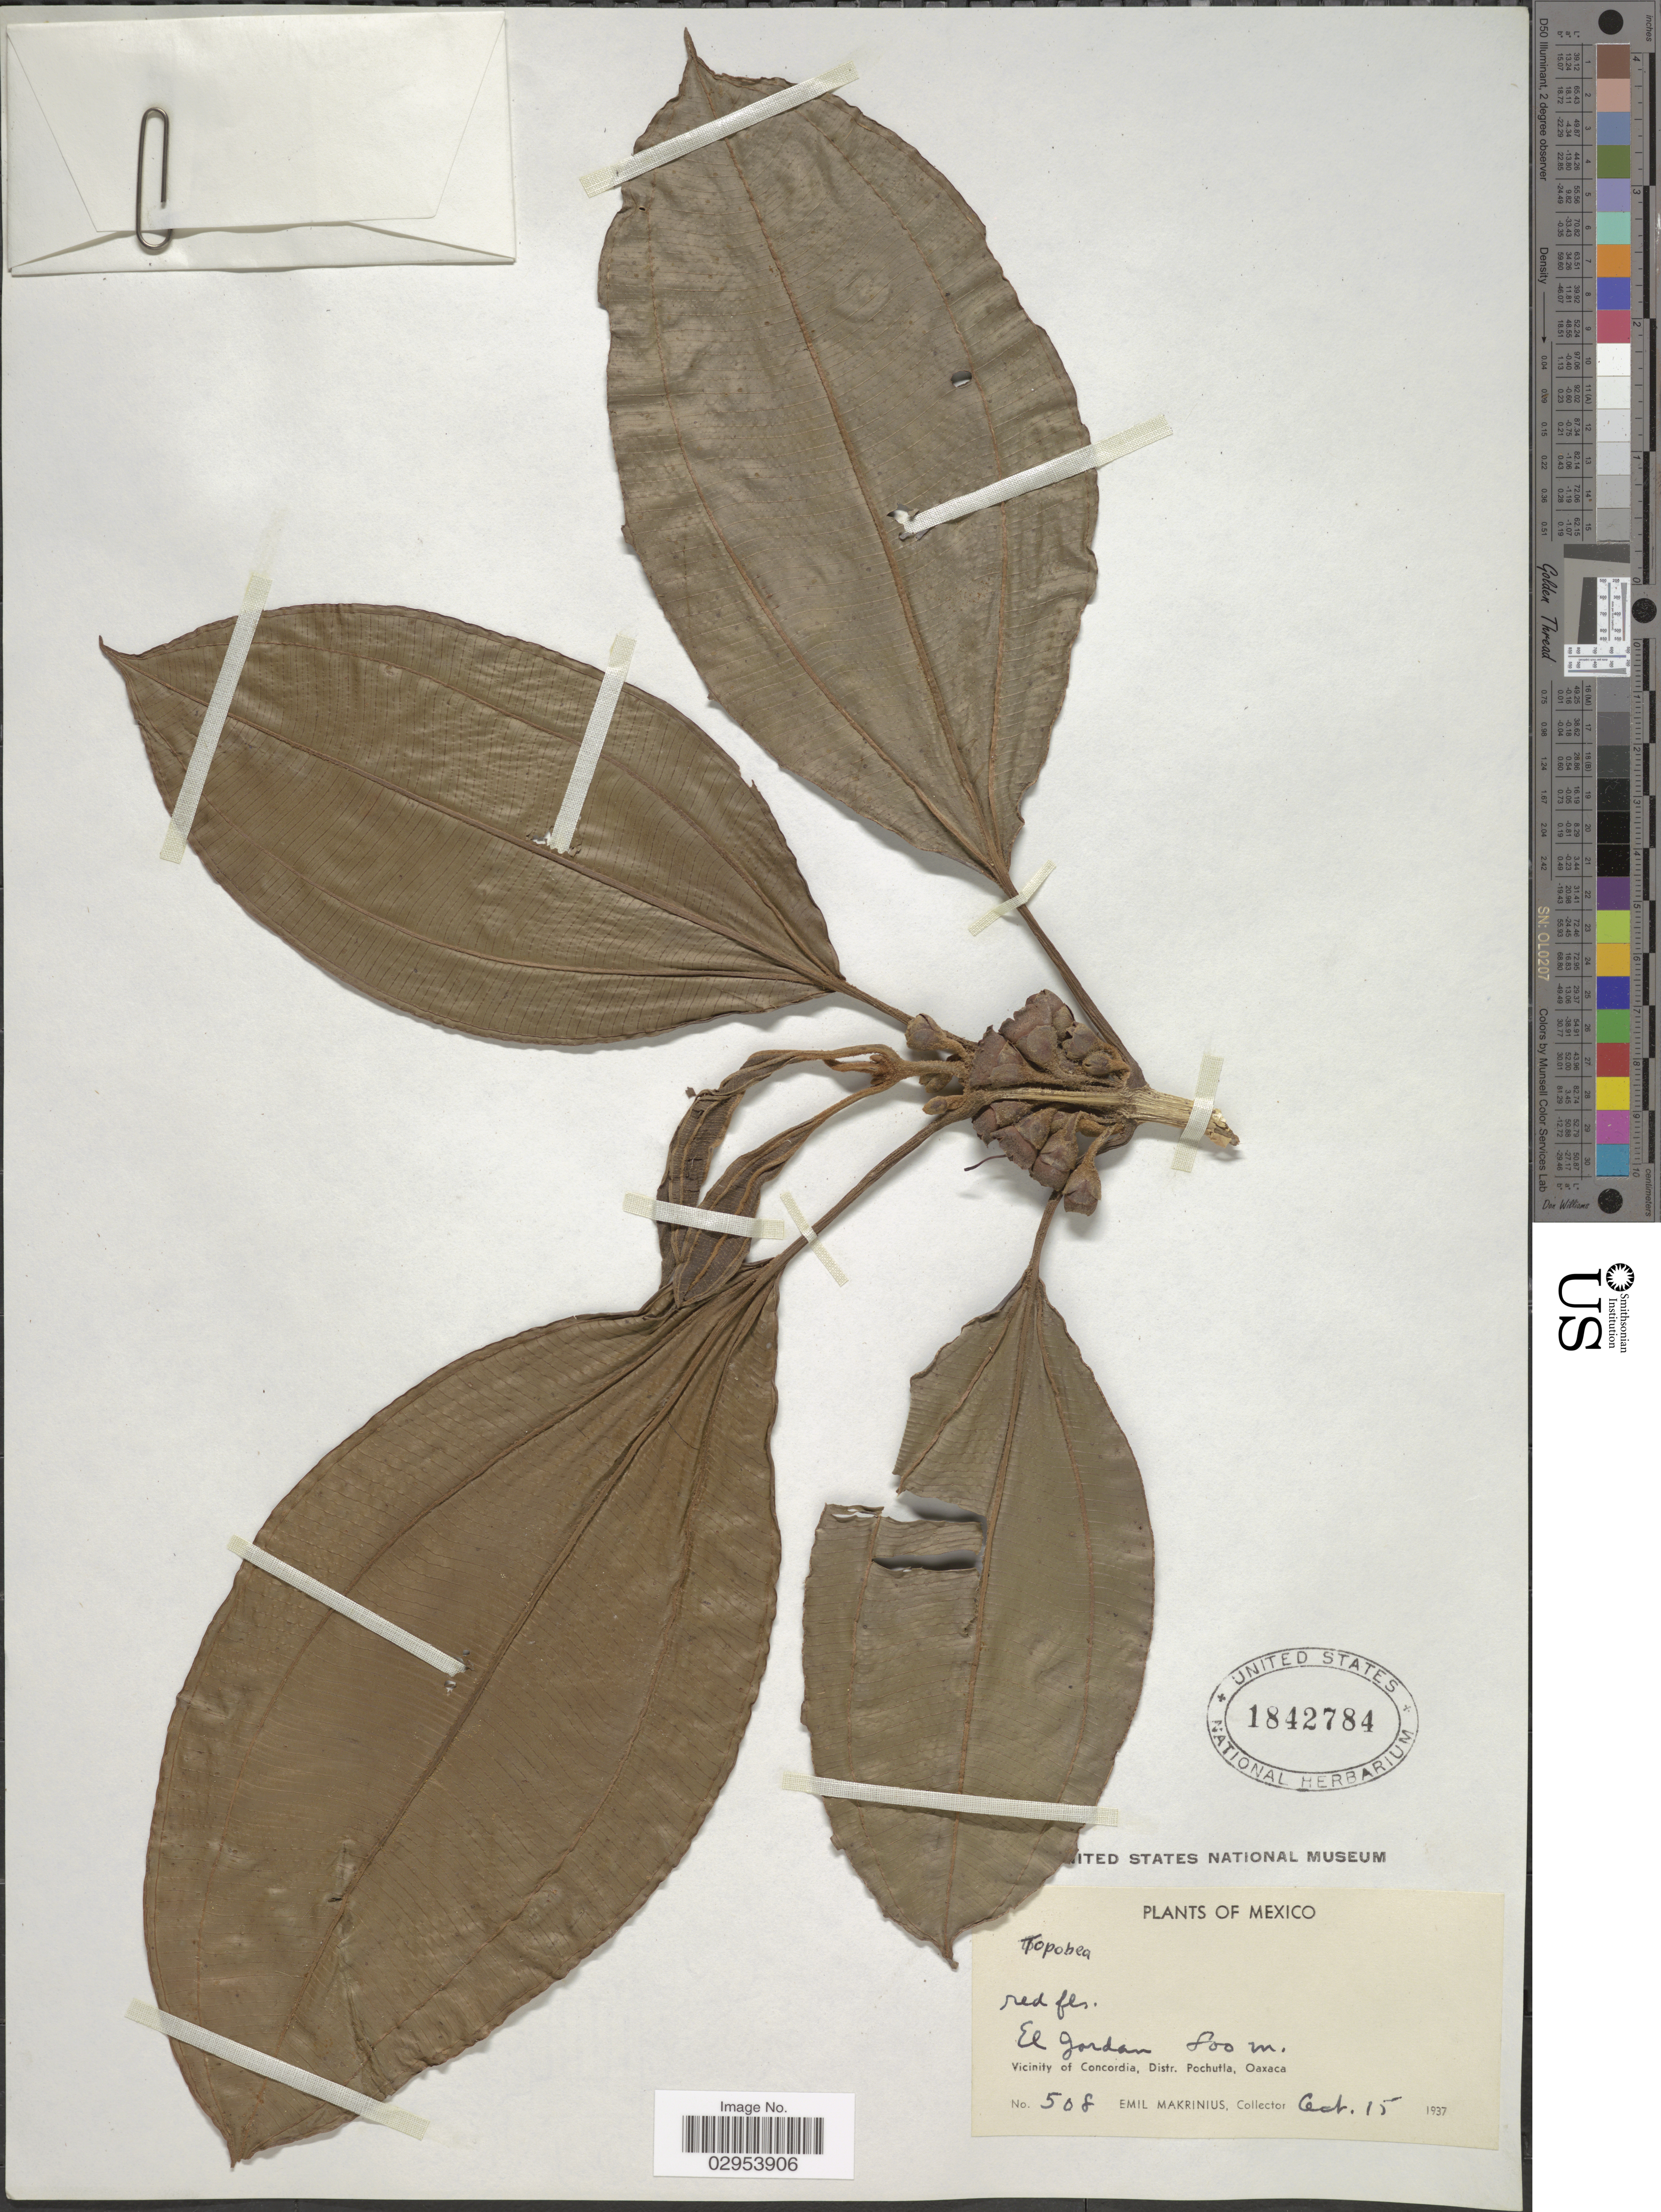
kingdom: Plantae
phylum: Tracheophyta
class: Magnoliopsida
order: Myrtales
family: Melastomataceae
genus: Topobea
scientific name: Topobea maurofernandeziana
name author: Cogn.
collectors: E. Makrinius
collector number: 508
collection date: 1937-10-15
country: Mexico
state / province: Oaxaca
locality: El Jordan, Vicinity of Concordia, Distr. Pochutla.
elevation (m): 800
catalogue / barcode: US 1842784